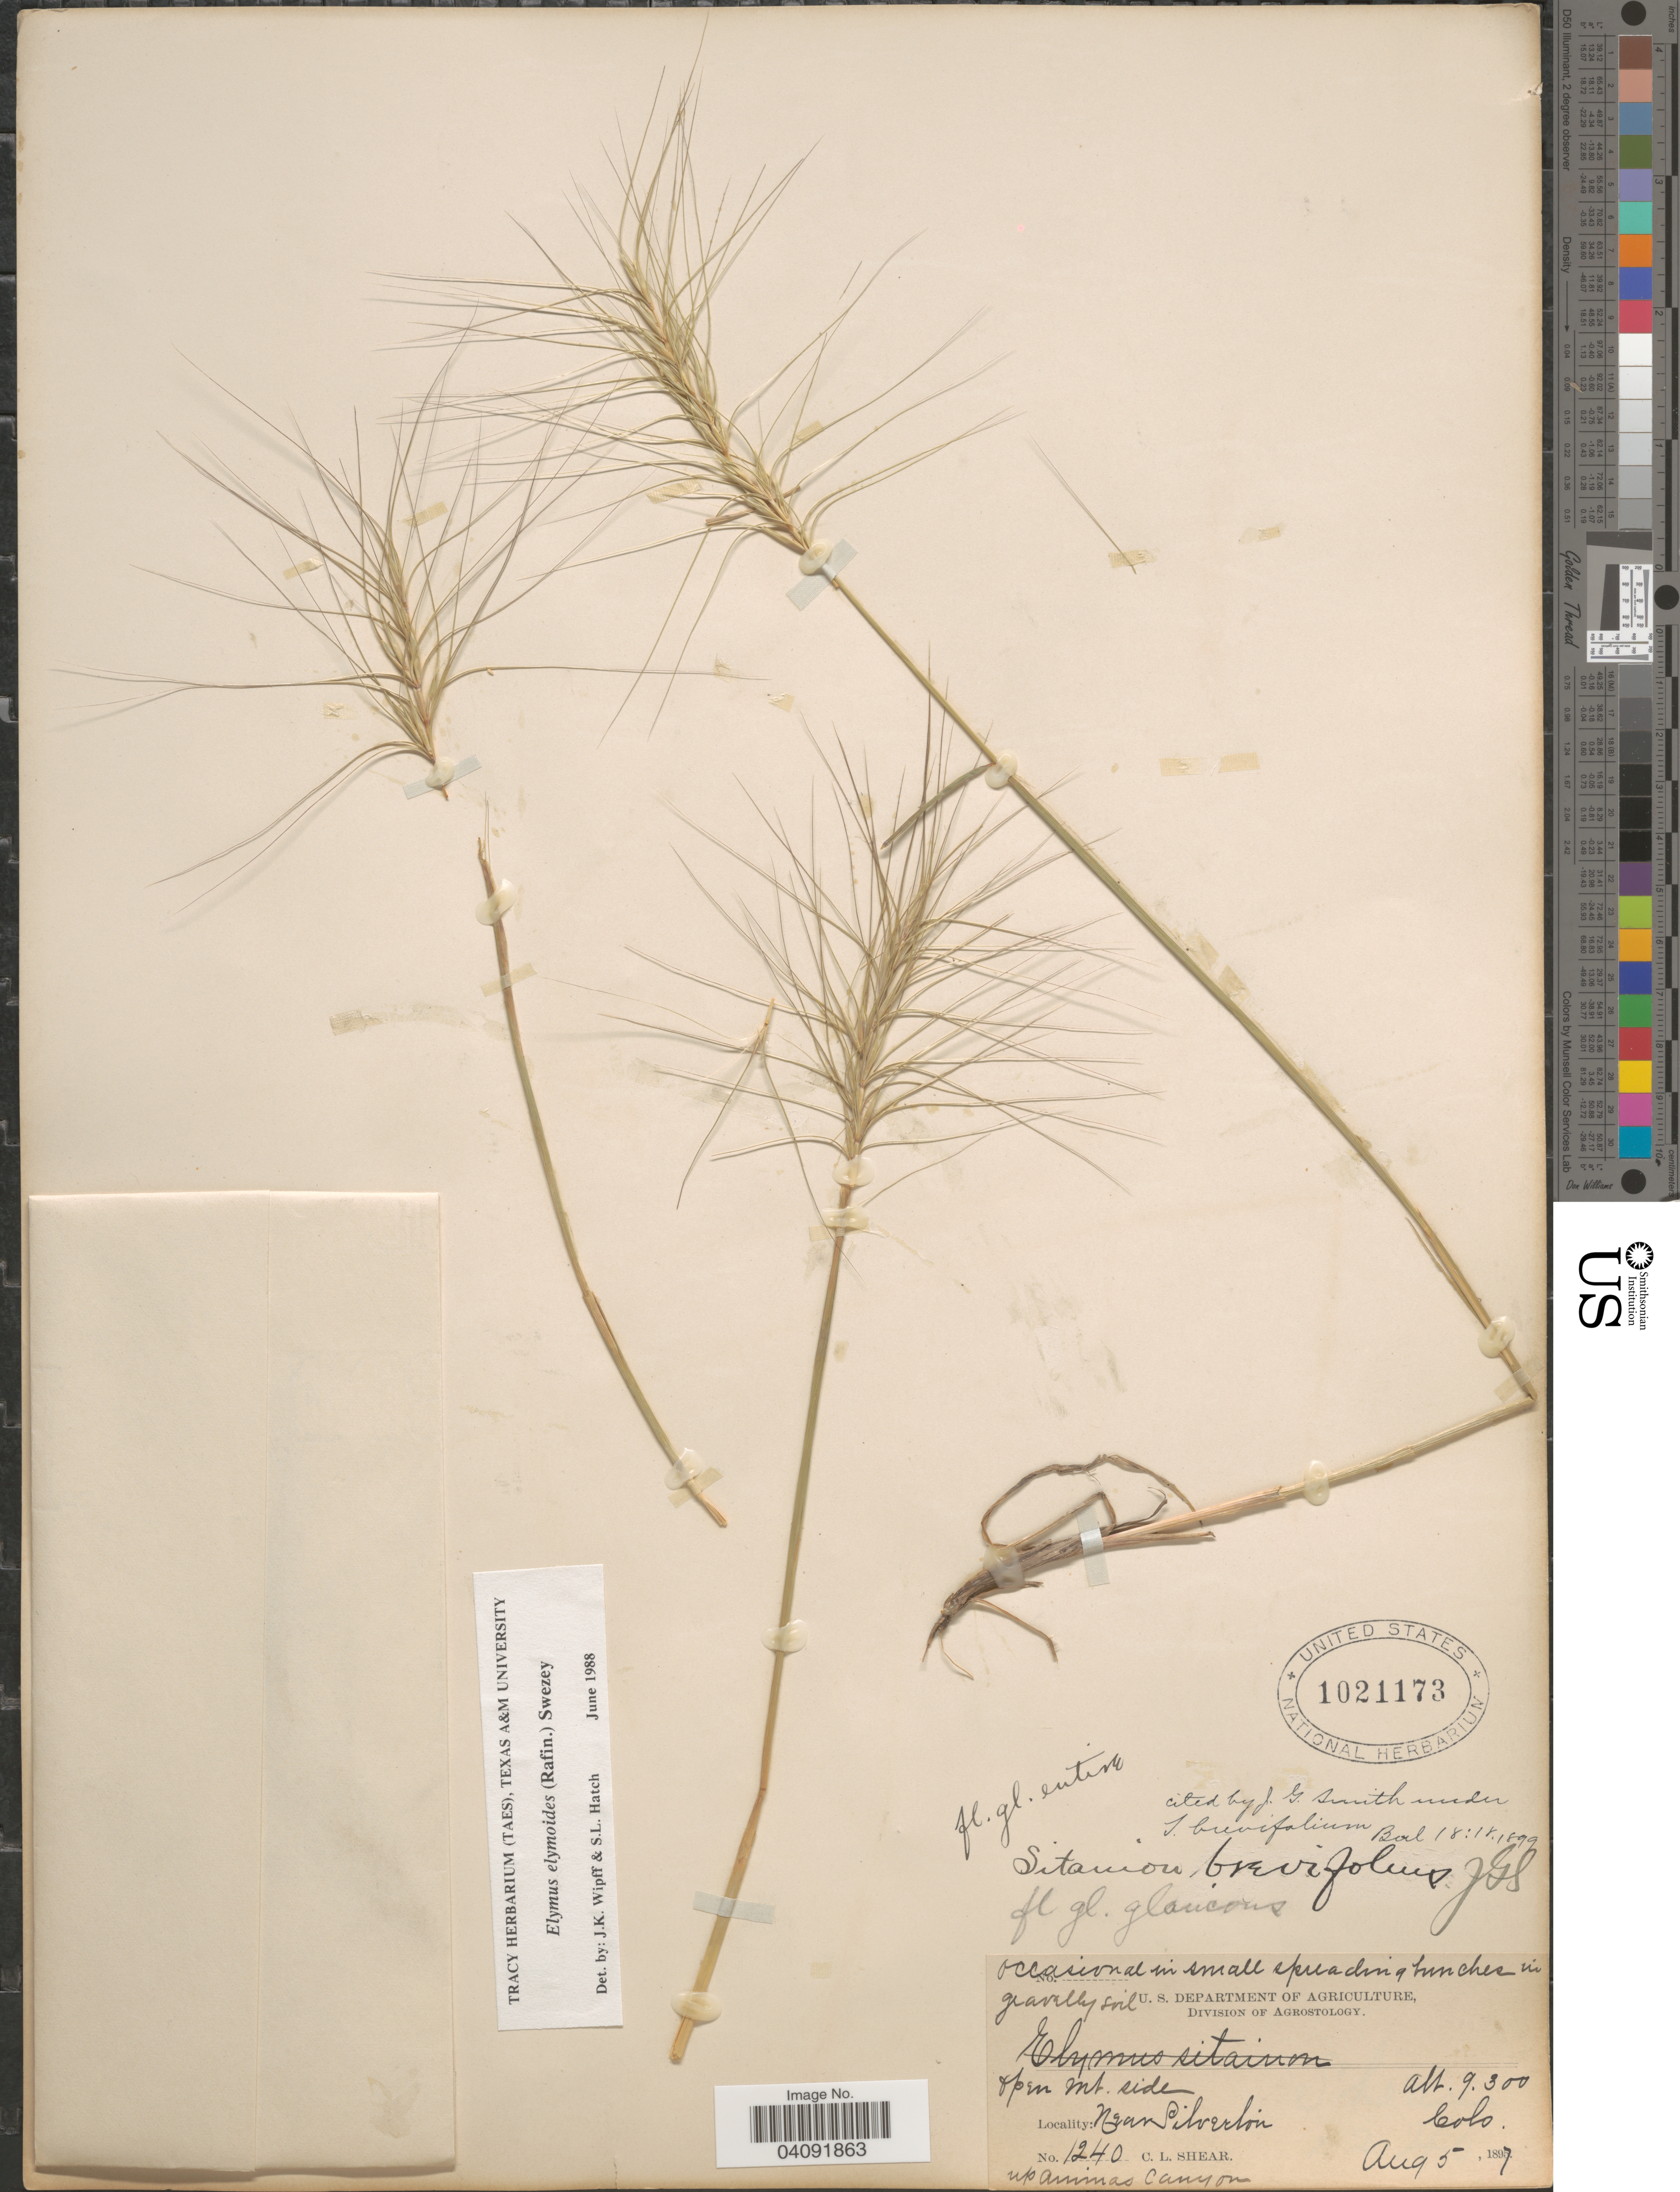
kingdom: Plantae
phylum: Tracheophyta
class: Liliopsida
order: Poales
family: Poaceae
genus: Elymus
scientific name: Elymus elymoides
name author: (Raf.) Swezey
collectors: C. L. Shear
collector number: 1240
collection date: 1897-08-05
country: United States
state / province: Colorado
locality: Open mt. side. Near Silverton. Up Animas Canyon.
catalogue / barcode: US 1021173